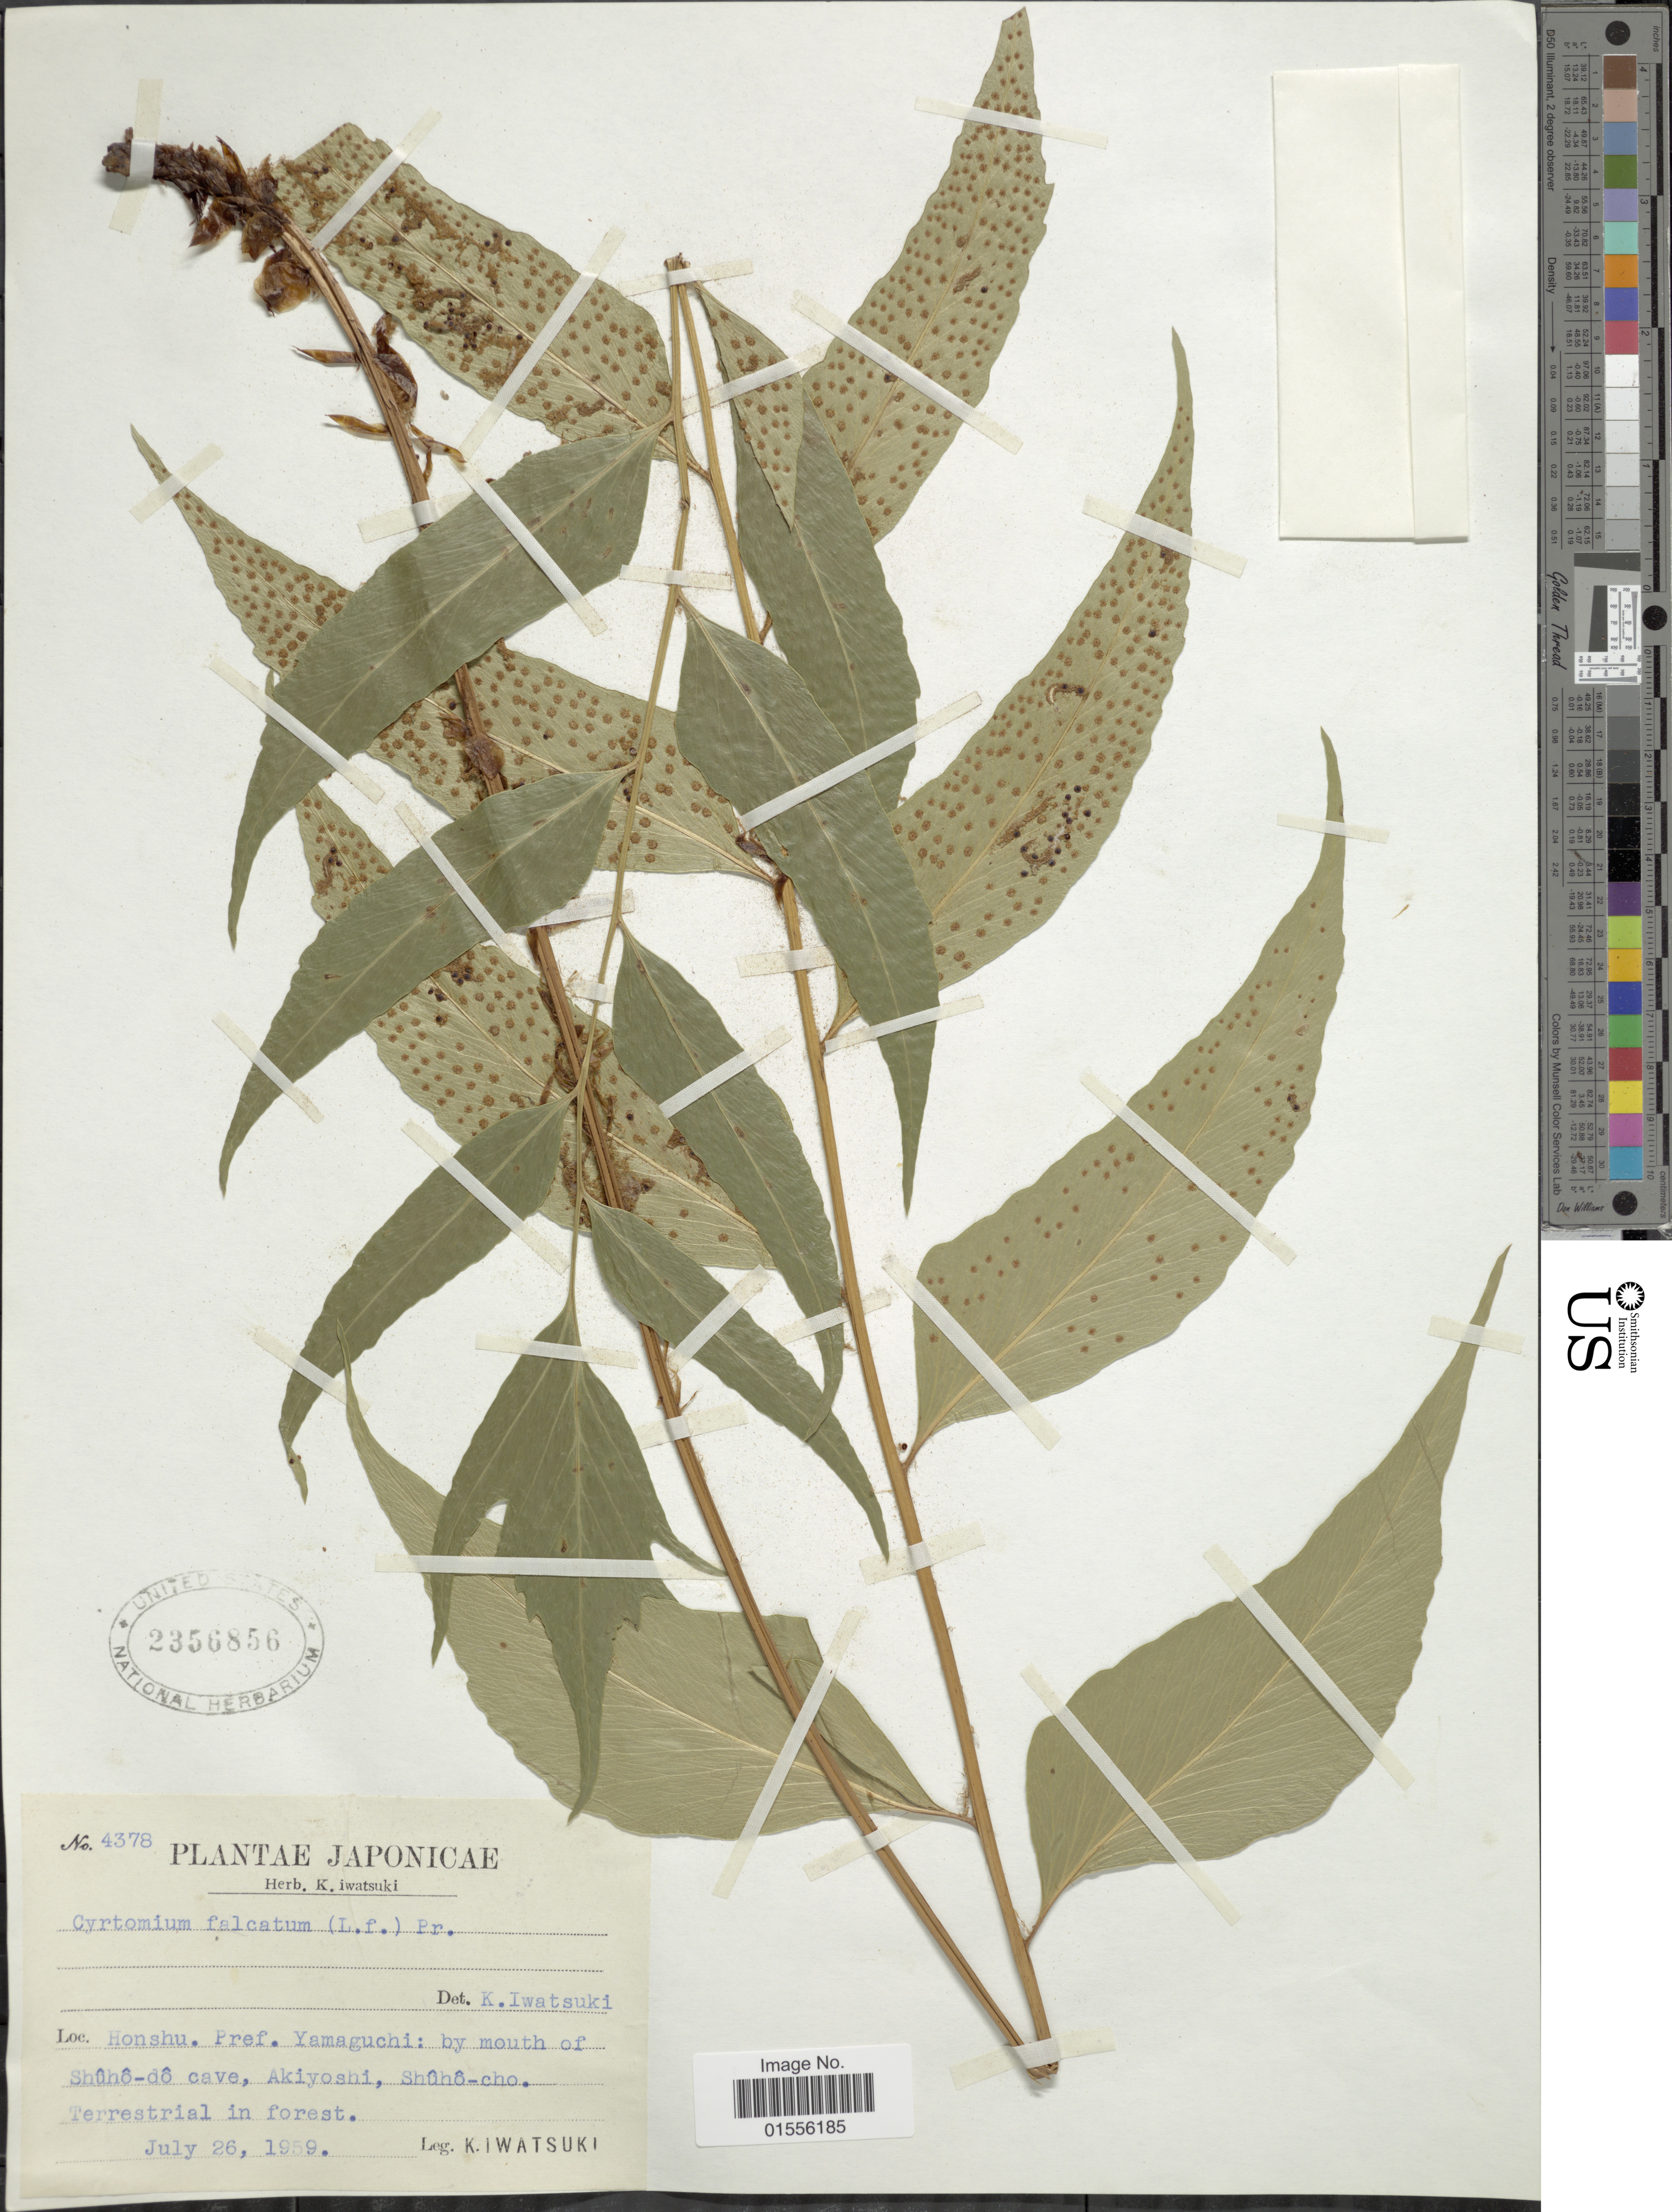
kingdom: Plantae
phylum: Tracheophyta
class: Polypodiopsida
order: Polypodiales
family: Dryopteridaceae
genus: Cyrtomium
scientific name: Cyrtomium falcatum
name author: (L. f.) C. Presl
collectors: K. Iwatsuki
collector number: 4378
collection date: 1959-07-26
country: Japan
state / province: Yamaguti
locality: Hosnhu Pref Yamaguchi: by mouth of Shûhô-dô cave, Akiyoshi, Shûhô-cho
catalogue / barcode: US 2356856